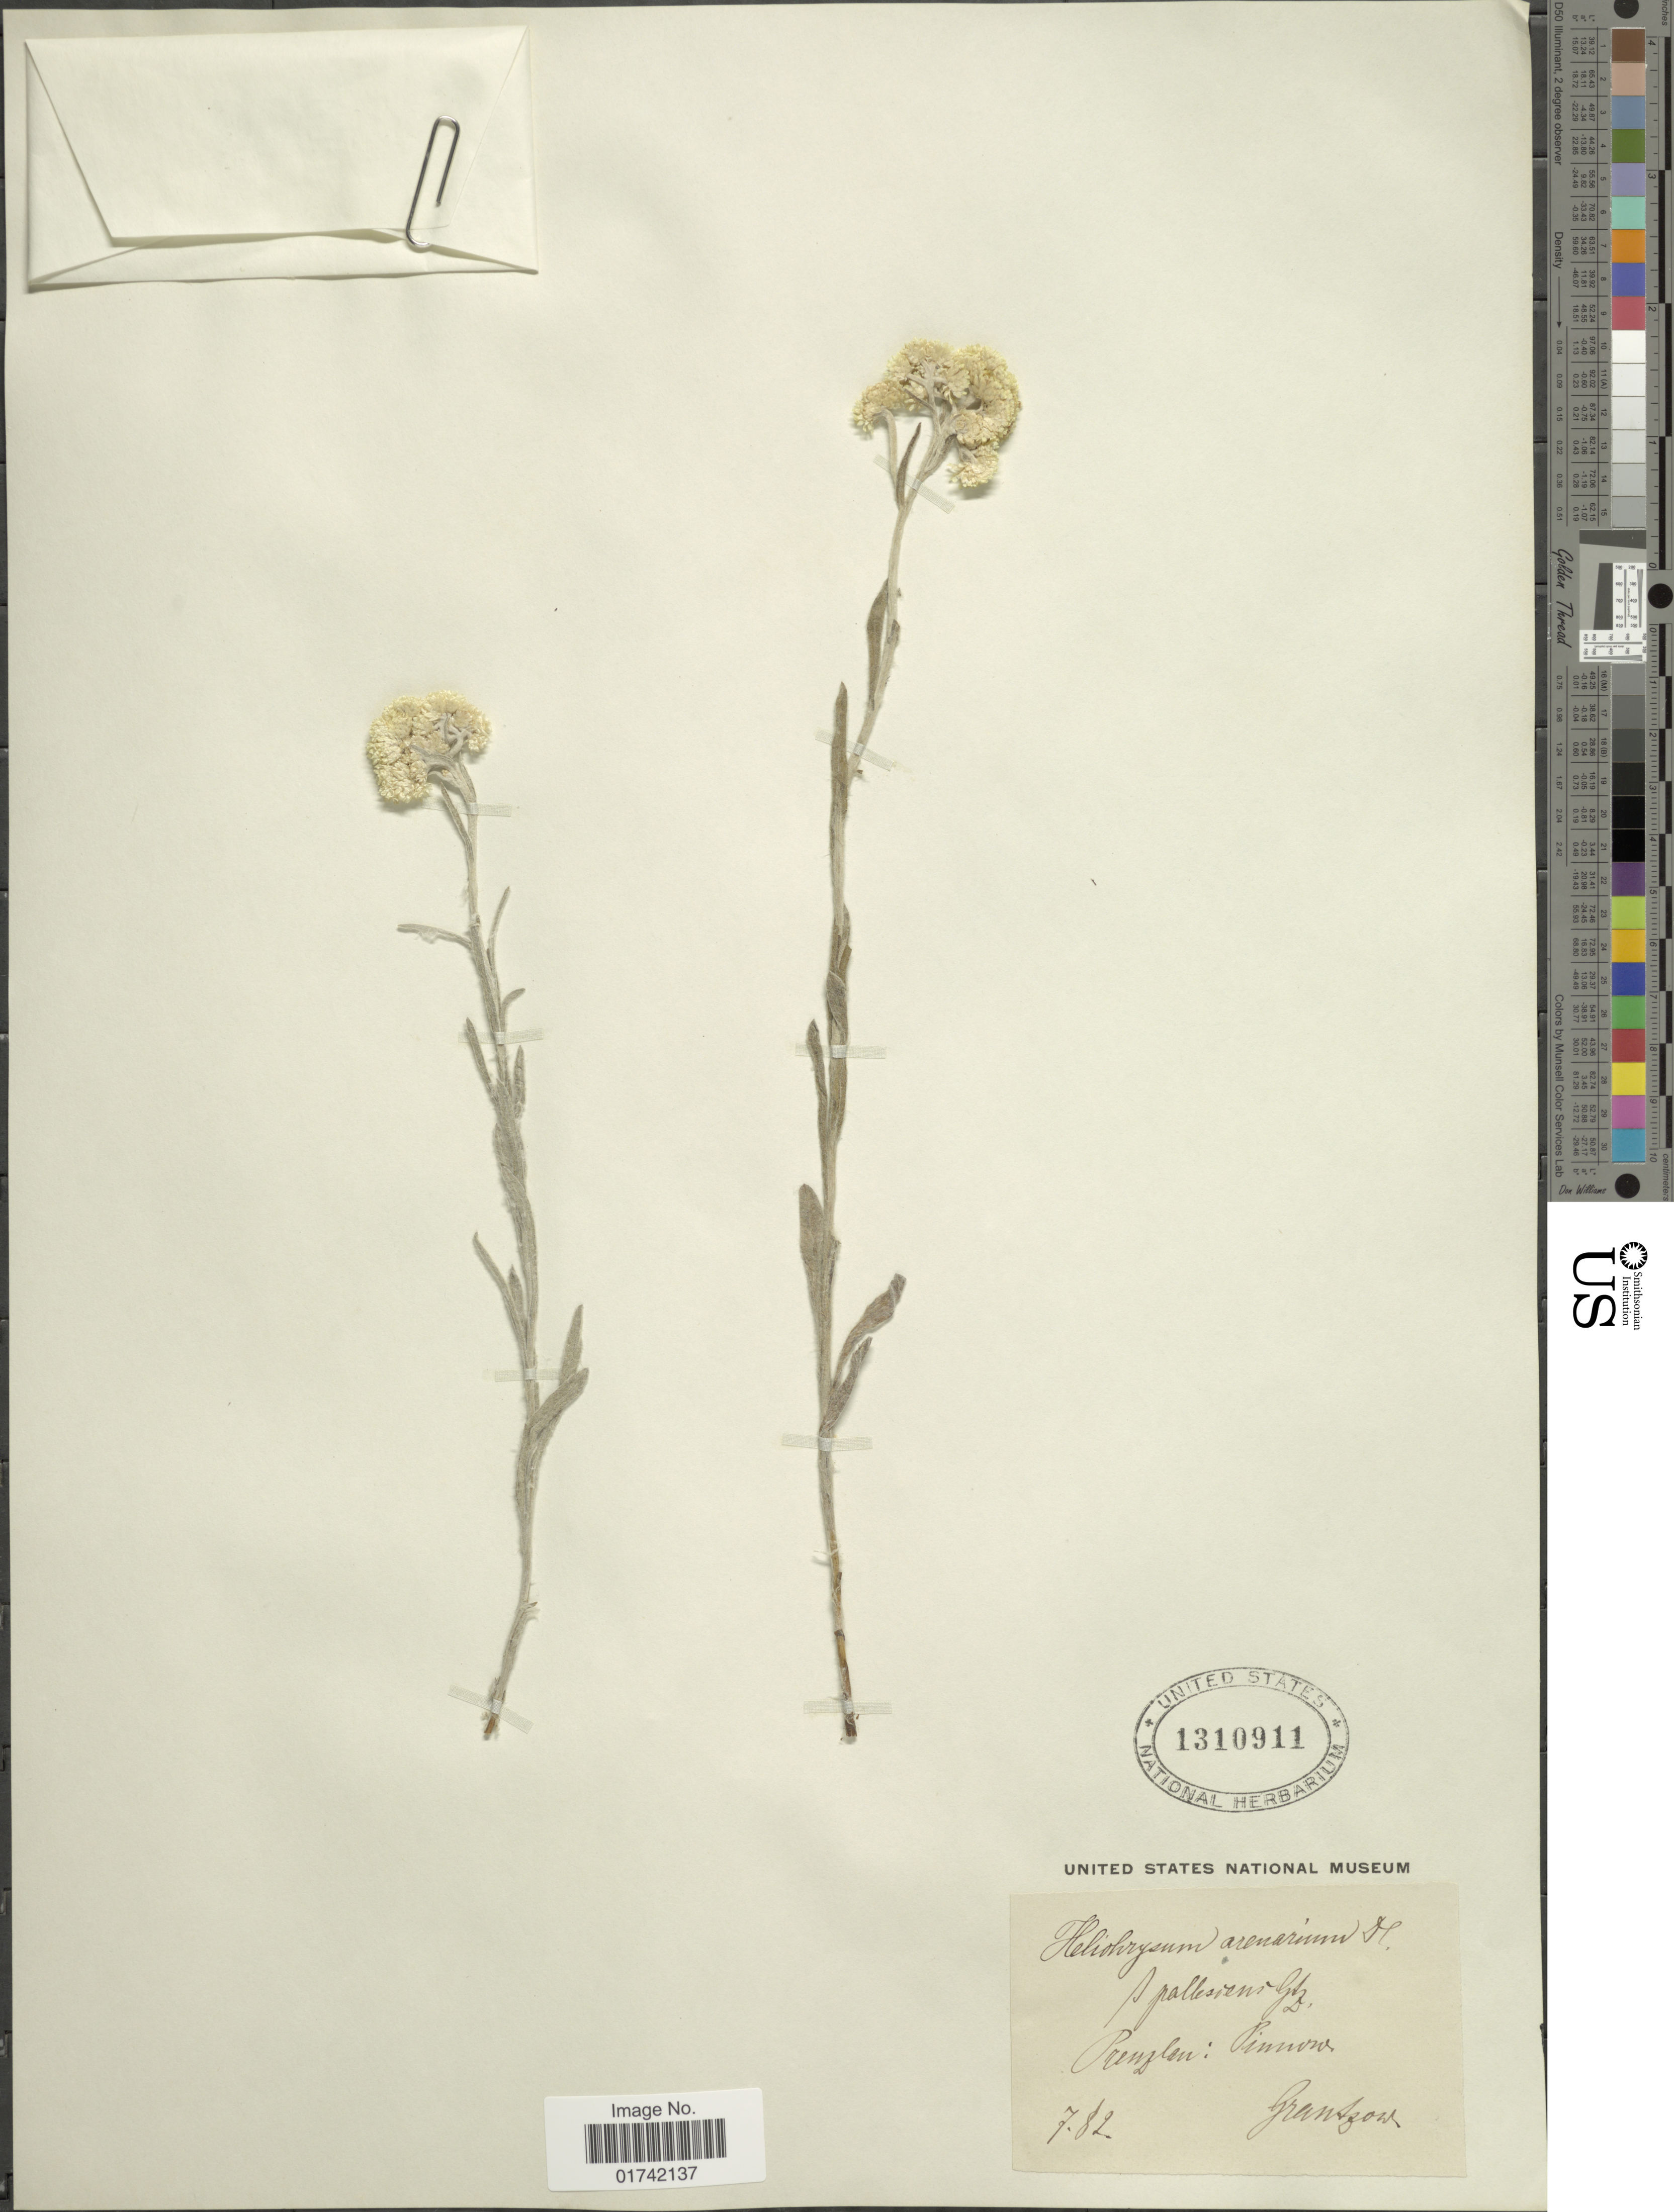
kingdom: Plantae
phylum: Tracheophyta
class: Magnoliopsida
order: Asterales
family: Asteraceae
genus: Helichrysum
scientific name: Helichrysum arenarium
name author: (L.) Moench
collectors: Grantzow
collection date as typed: Transcribed d/m/y: /7/82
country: Germany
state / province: Brandenburg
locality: Prenslan: Pinnow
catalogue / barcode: US 1310911